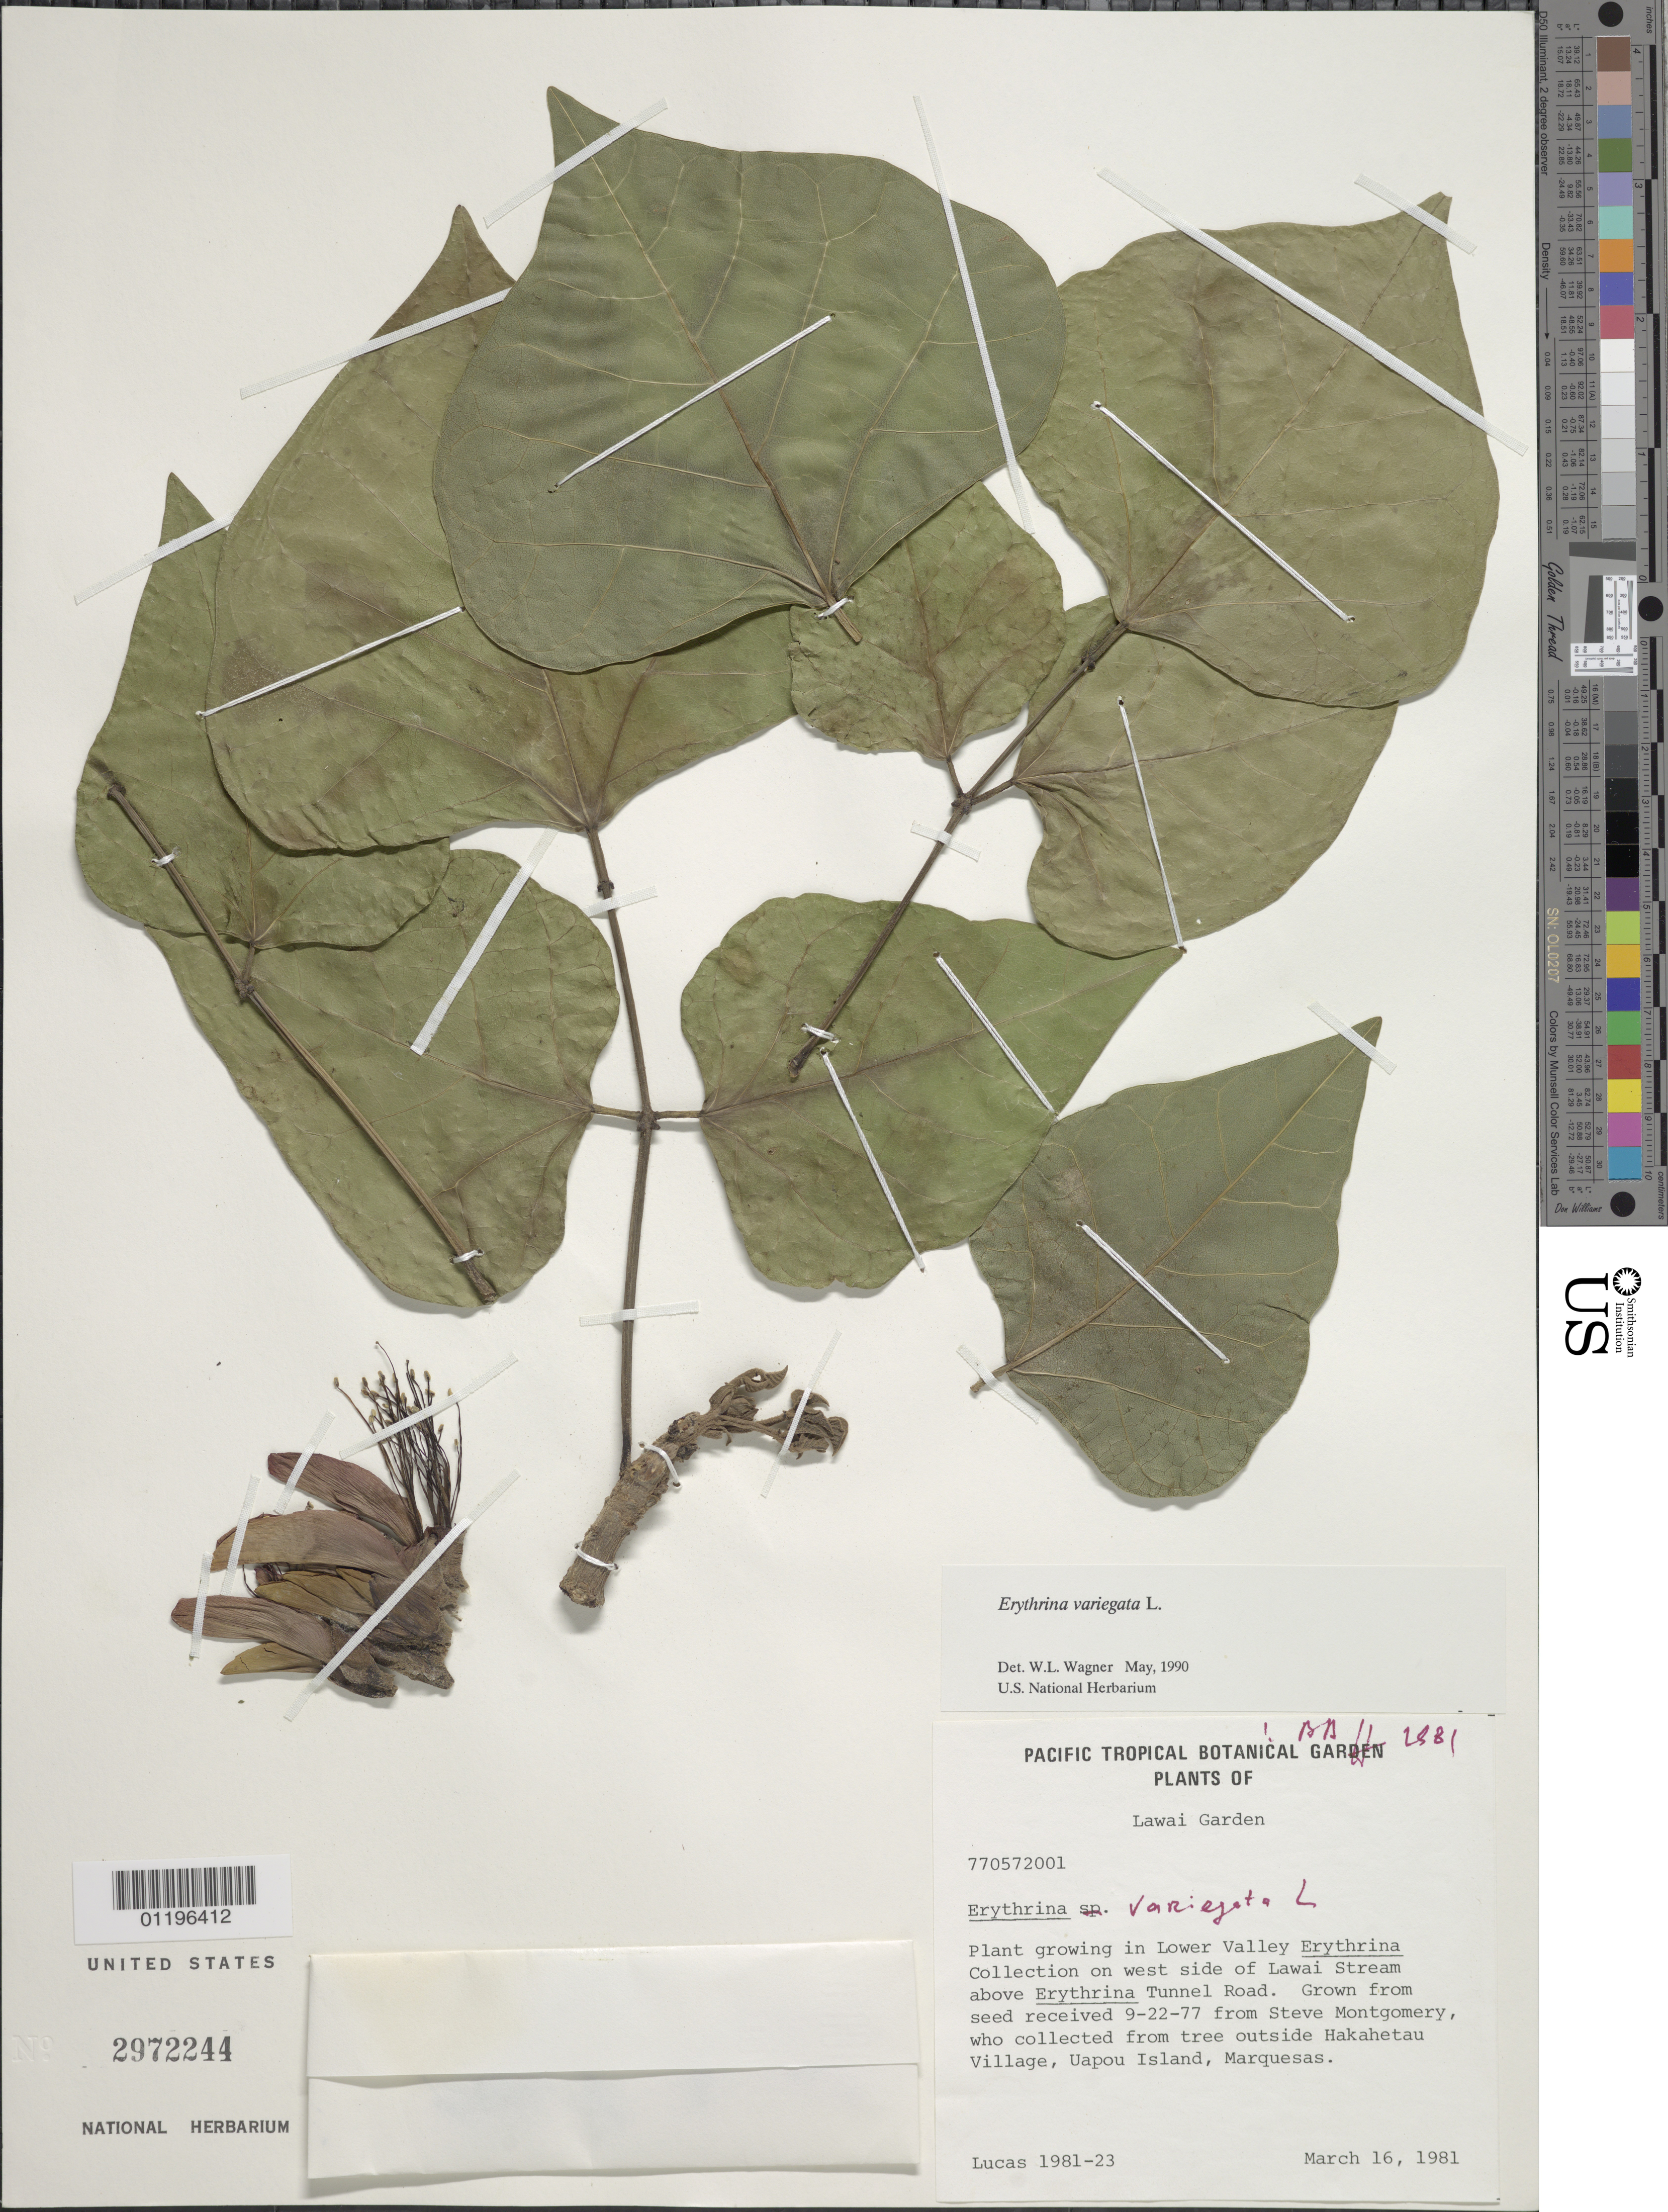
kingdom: Plantae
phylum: Tracheophyta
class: Magnoliopsida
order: Fabales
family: Fabaceae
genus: Erythrina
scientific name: Erythrina variegata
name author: L.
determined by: Wagner, W. L., (BOT), Smithsonian Institution - National Museum of Natural History (UNITED STATES)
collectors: Lucas, --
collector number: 1981-23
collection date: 1981-03-16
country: French Polynesia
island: Ua Pou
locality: grown in Lawai Garden from seed from tree outside Hakahetau Village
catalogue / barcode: US 2972244